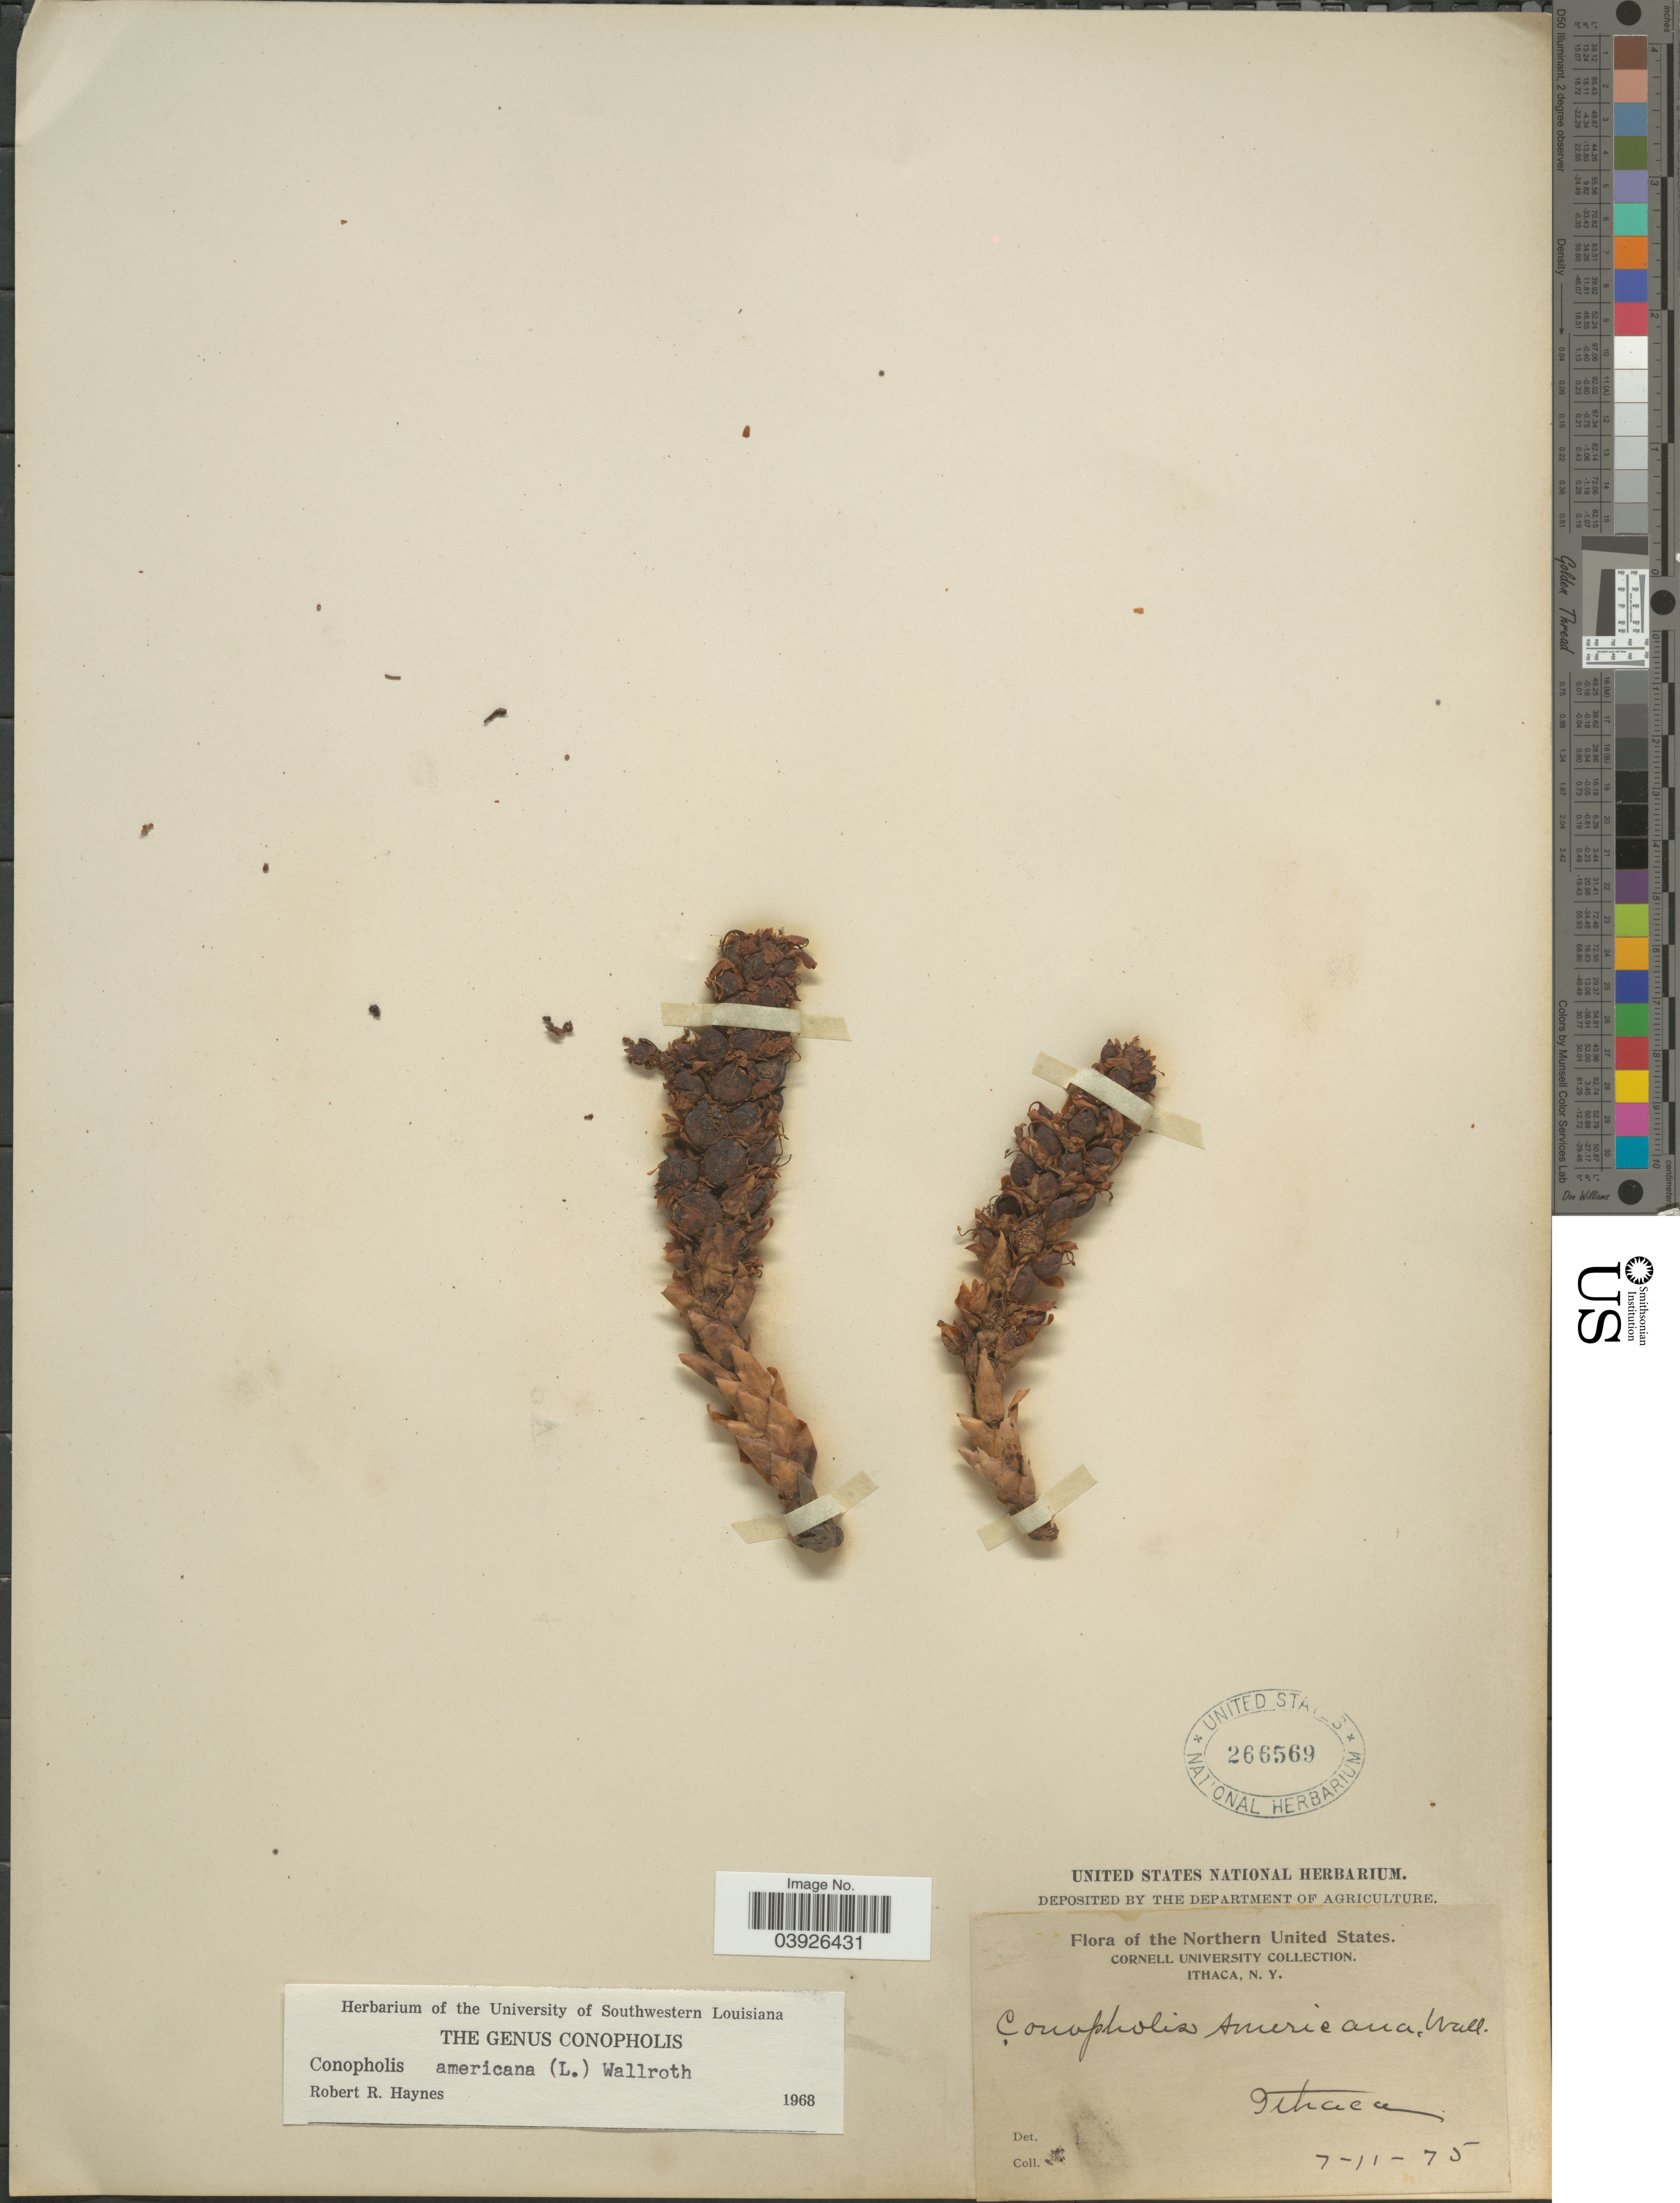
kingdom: Plantae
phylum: Tracheophyta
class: Magnoliopsida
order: Lamiales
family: Orobanchaceae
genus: Conopholis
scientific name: Conopholis americana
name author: (L. f.) Wallr.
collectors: Cornell University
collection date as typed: Transcribed d/m/y: 11/7/75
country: United States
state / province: New York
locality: The Northern United States. Ithaca.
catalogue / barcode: US 266569